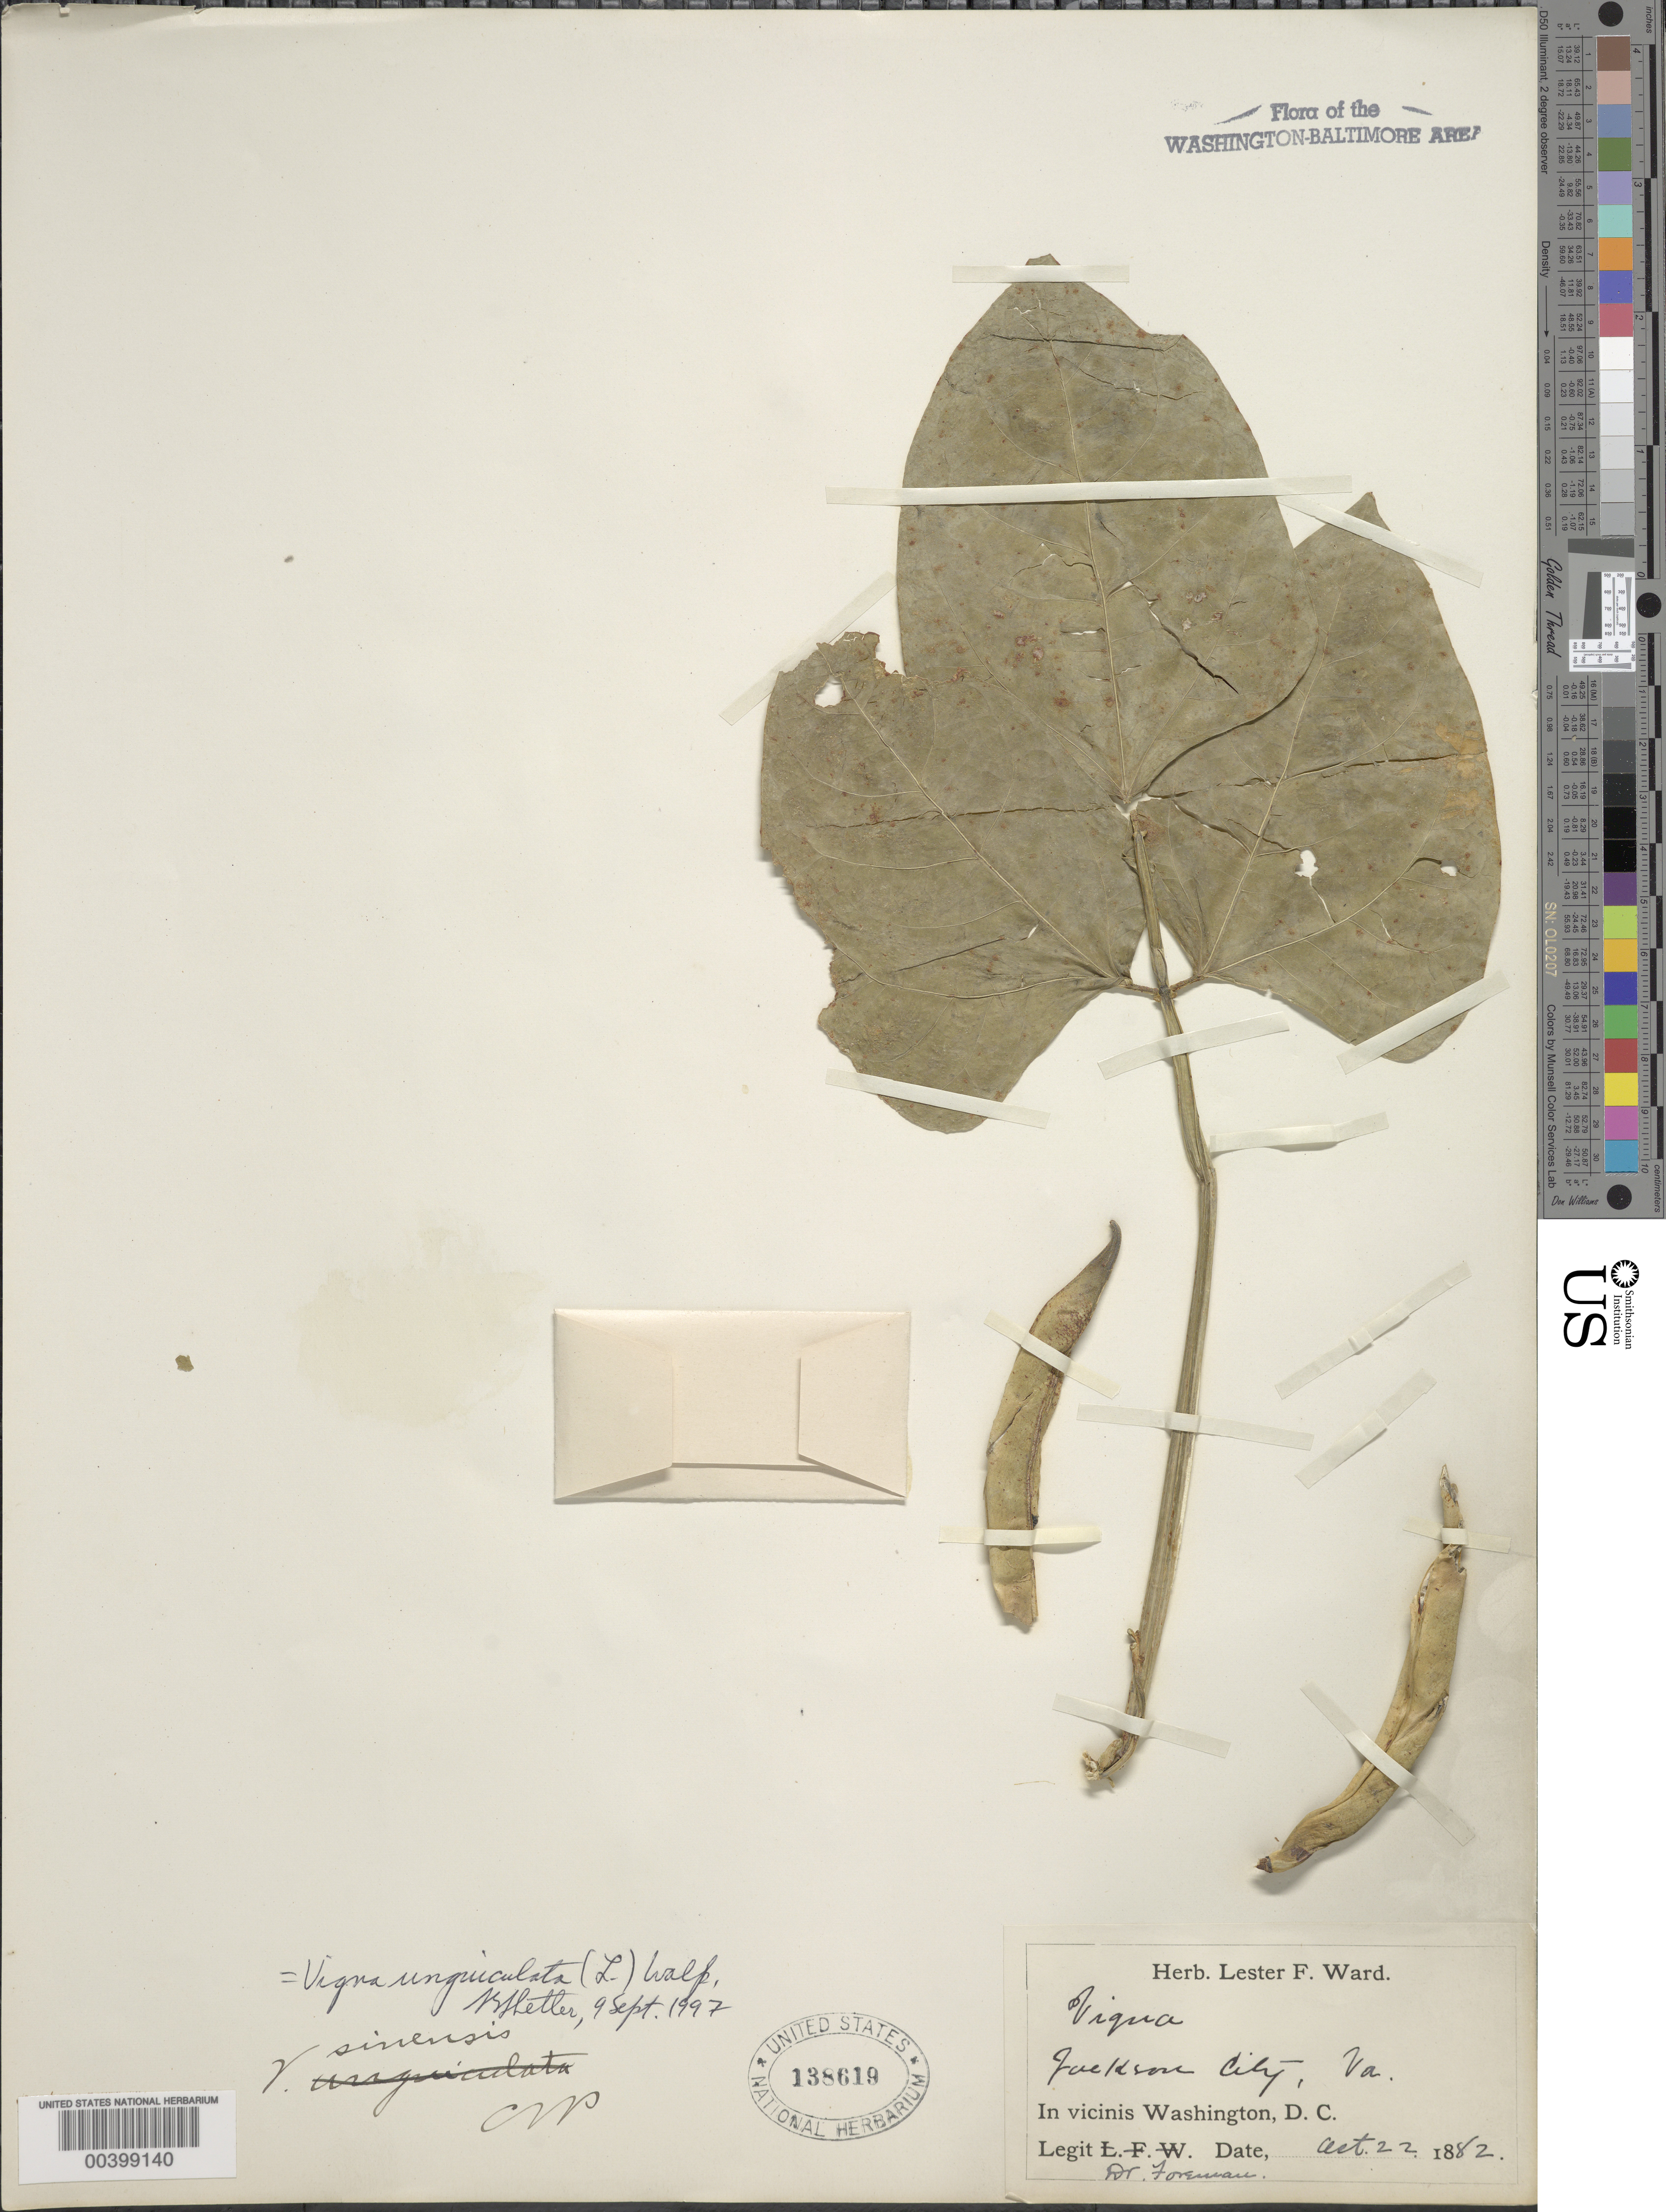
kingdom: Plantae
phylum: Tracheophyta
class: Magnoliopsida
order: Fabales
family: Fabaceae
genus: Vigna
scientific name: Vigna unguiculata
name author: (L.) Walp.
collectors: D. Foreman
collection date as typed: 22 Oct 1882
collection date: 1882-10-22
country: United States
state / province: Virginia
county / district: Arlington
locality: Jackson City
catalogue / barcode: US 138619